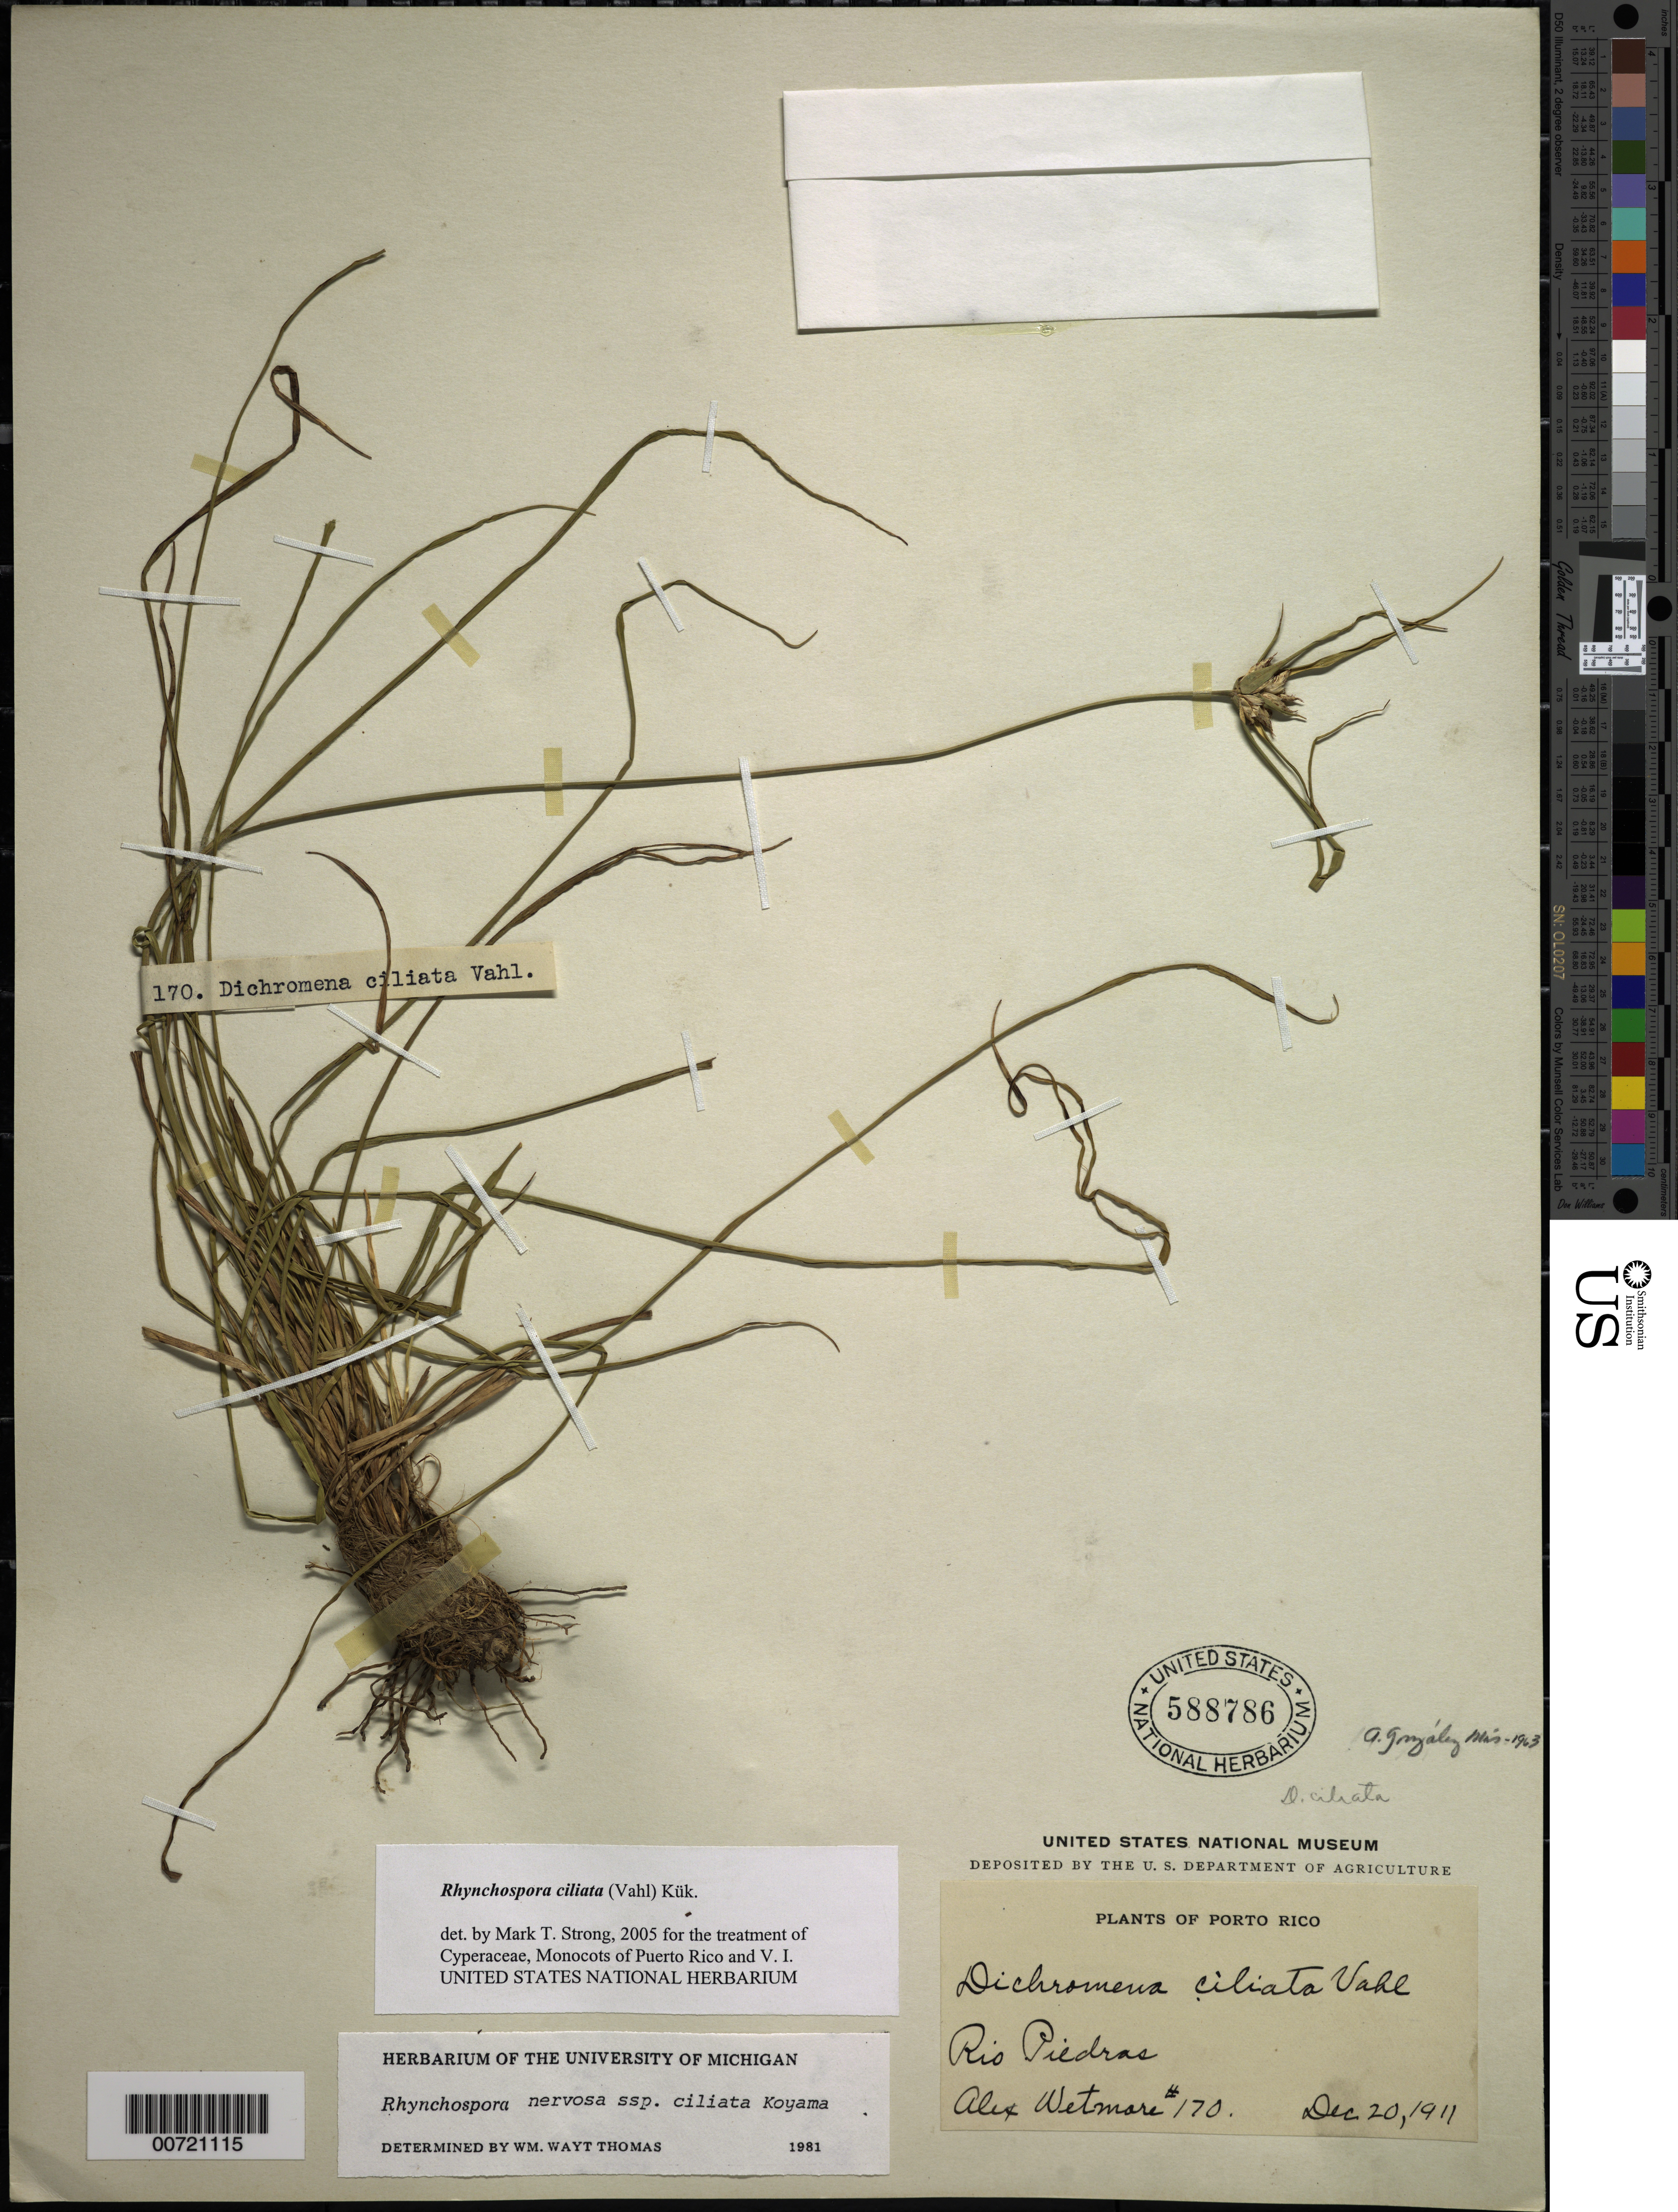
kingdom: Plantae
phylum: Tracheophyta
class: Liliopsida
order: Poales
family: Cyperaceae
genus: Rhynchospora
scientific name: Rhynchospora ciliata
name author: (G. Mey.) Kük.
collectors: A. Wetmore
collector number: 170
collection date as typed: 20 Dec 1911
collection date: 1911-12-20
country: Puerto Rico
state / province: San Juan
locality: Rio Piedras.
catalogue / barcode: US 588786